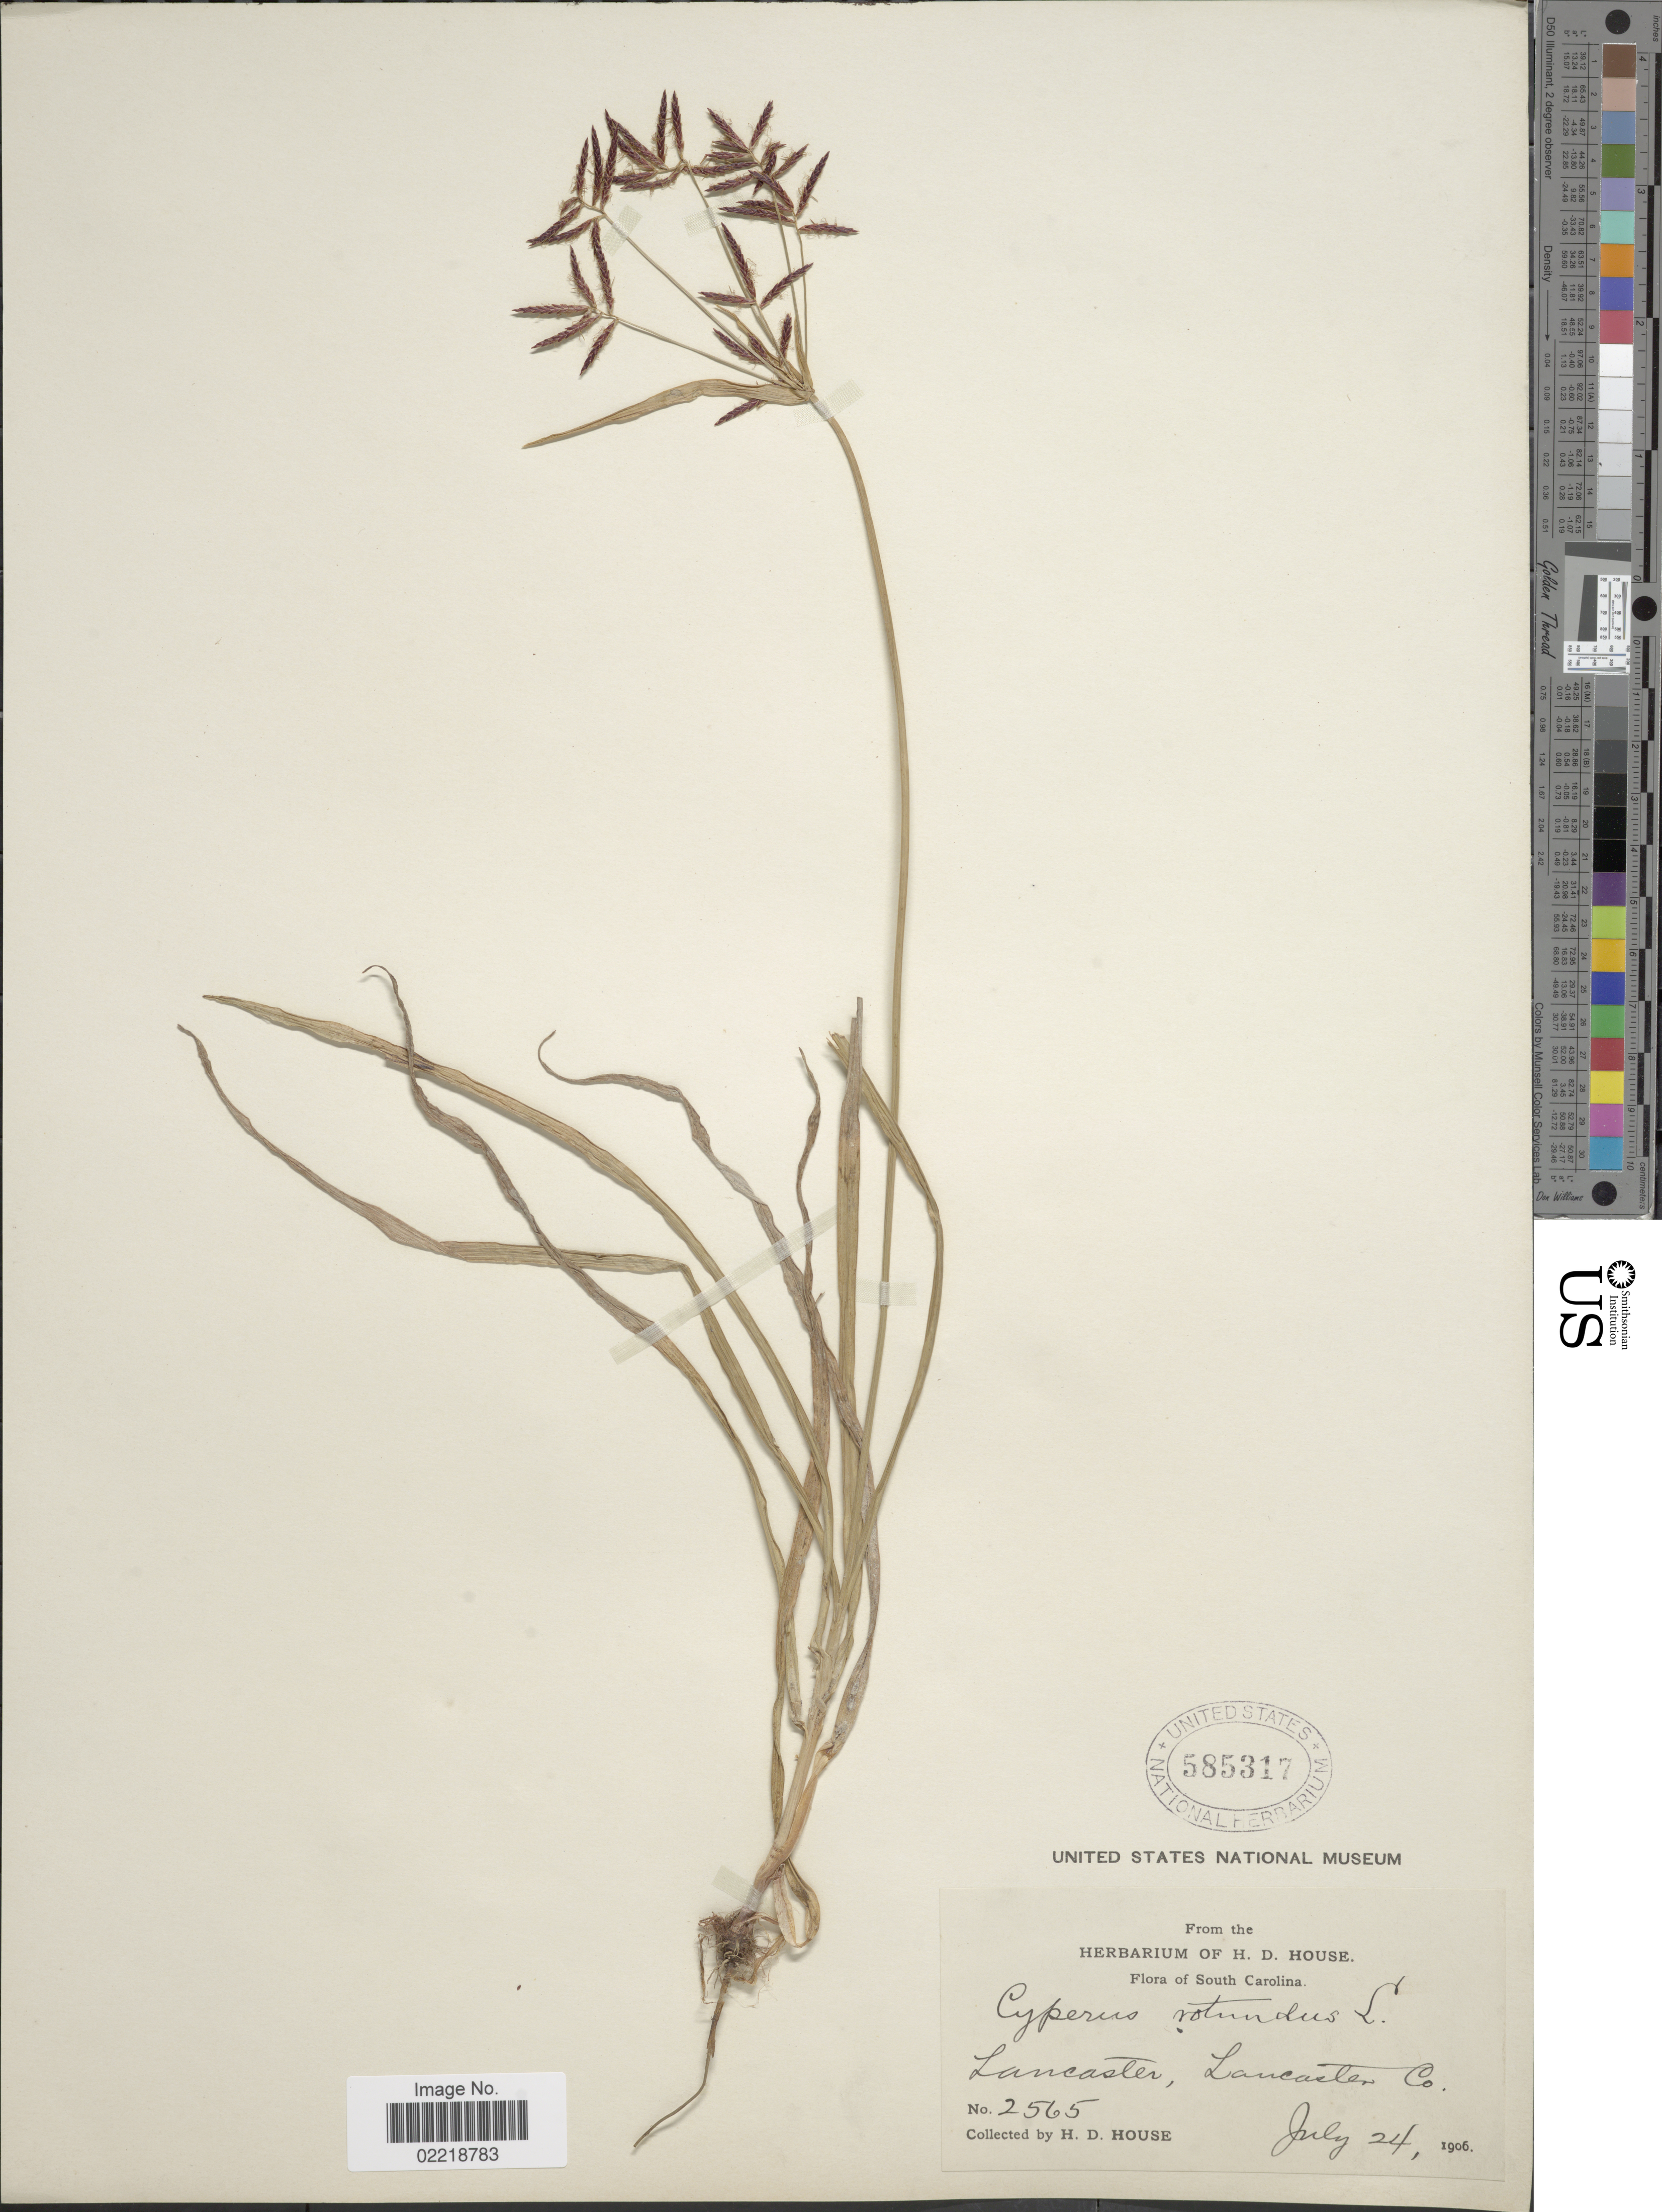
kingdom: Plantae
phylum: Tracheophyta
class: Liliopsida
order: Poales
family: Cyperaceae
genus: Cyperus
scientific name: Cyperus rotundus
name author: L.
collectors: H. D. House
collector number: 2565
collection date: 1906-07-24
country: United States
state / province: South Carolina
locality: Lancaster, Lancaster Co.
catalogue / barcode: US 585317